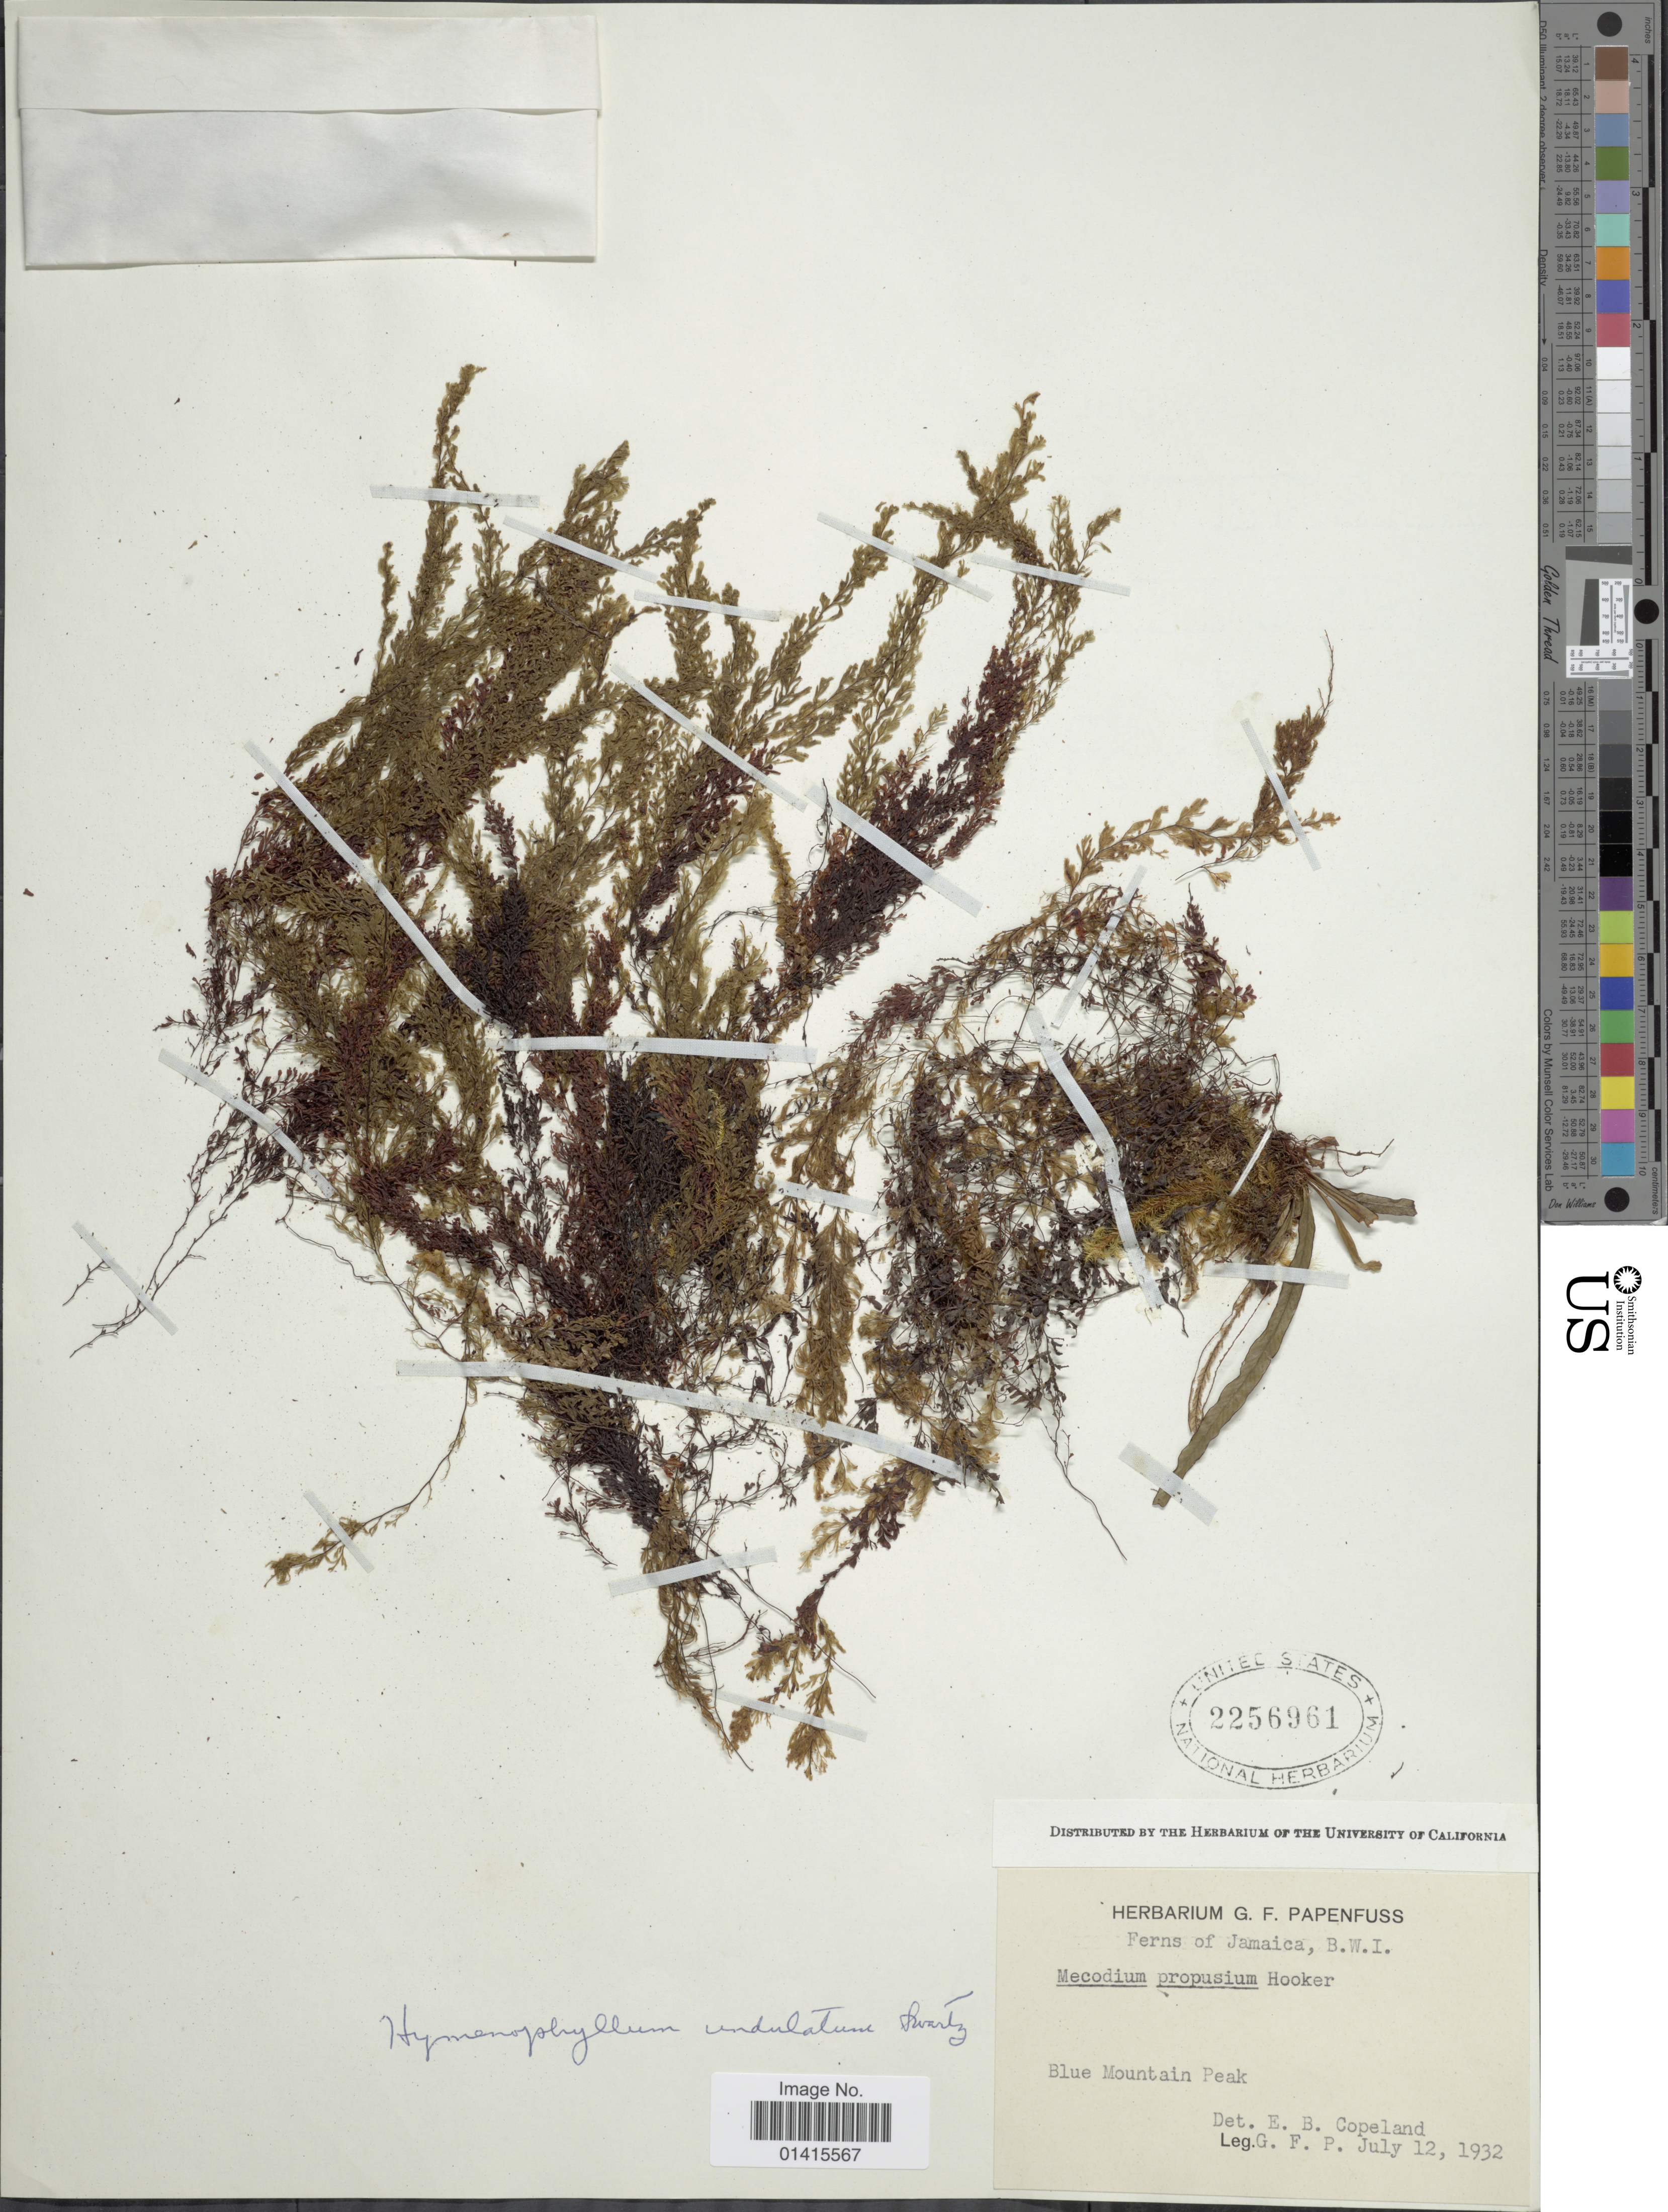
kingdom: Plantae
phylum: Tracheophyta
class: Polypodiopsida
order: Hymenophyllales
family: Hymenophyllaceae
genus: Hymenophyllum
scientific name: Hymenophyllum undulatum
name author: (Sw.) Sw.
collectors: G. Papenfuss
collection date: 1932-07-12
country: Jamaica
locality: B.W.I., Blue Mountain Peak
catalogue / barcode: US 2256961